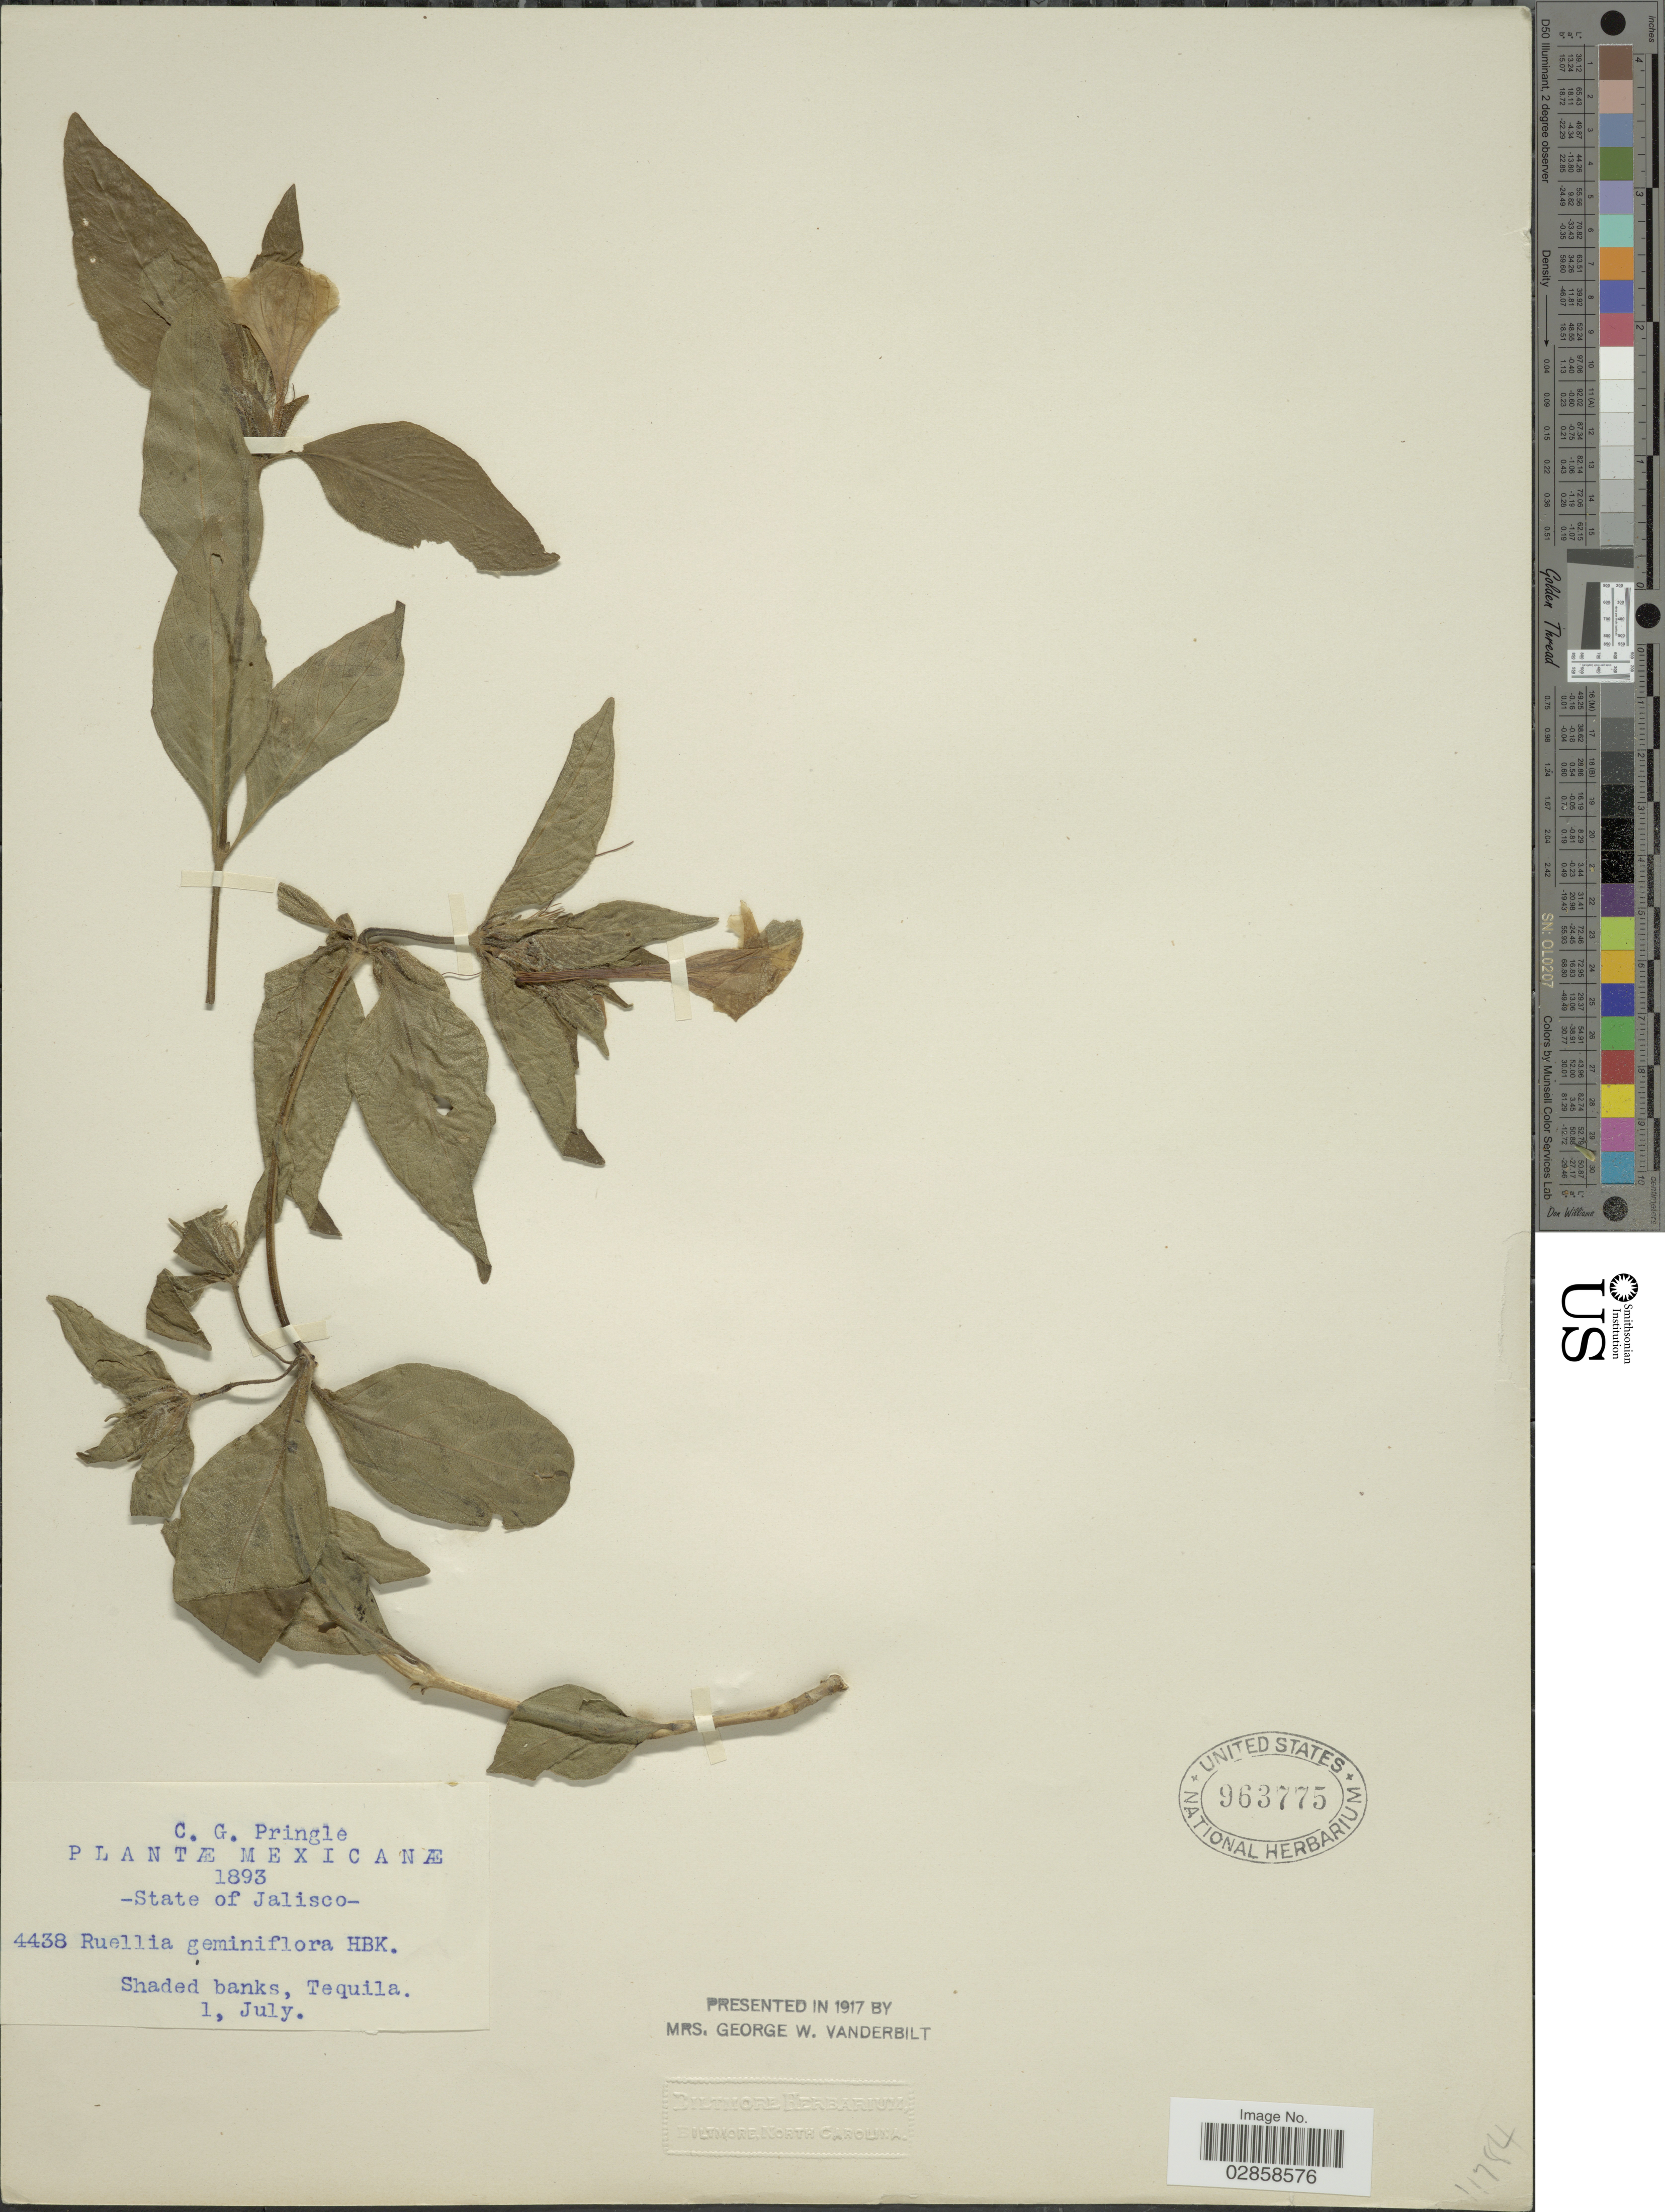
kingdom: Plantae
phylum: Tracheophyta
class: Magnoliopsida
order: Lamiales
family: Acanthaceae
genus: Ruellia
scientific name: Ruellia hookeriana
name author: (Nees) Hemsl.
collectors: C. G. Pringle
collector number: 4438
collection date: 1893-07-01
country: Mexico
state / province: Jalisco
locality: Tequila.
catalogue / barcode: US 963775